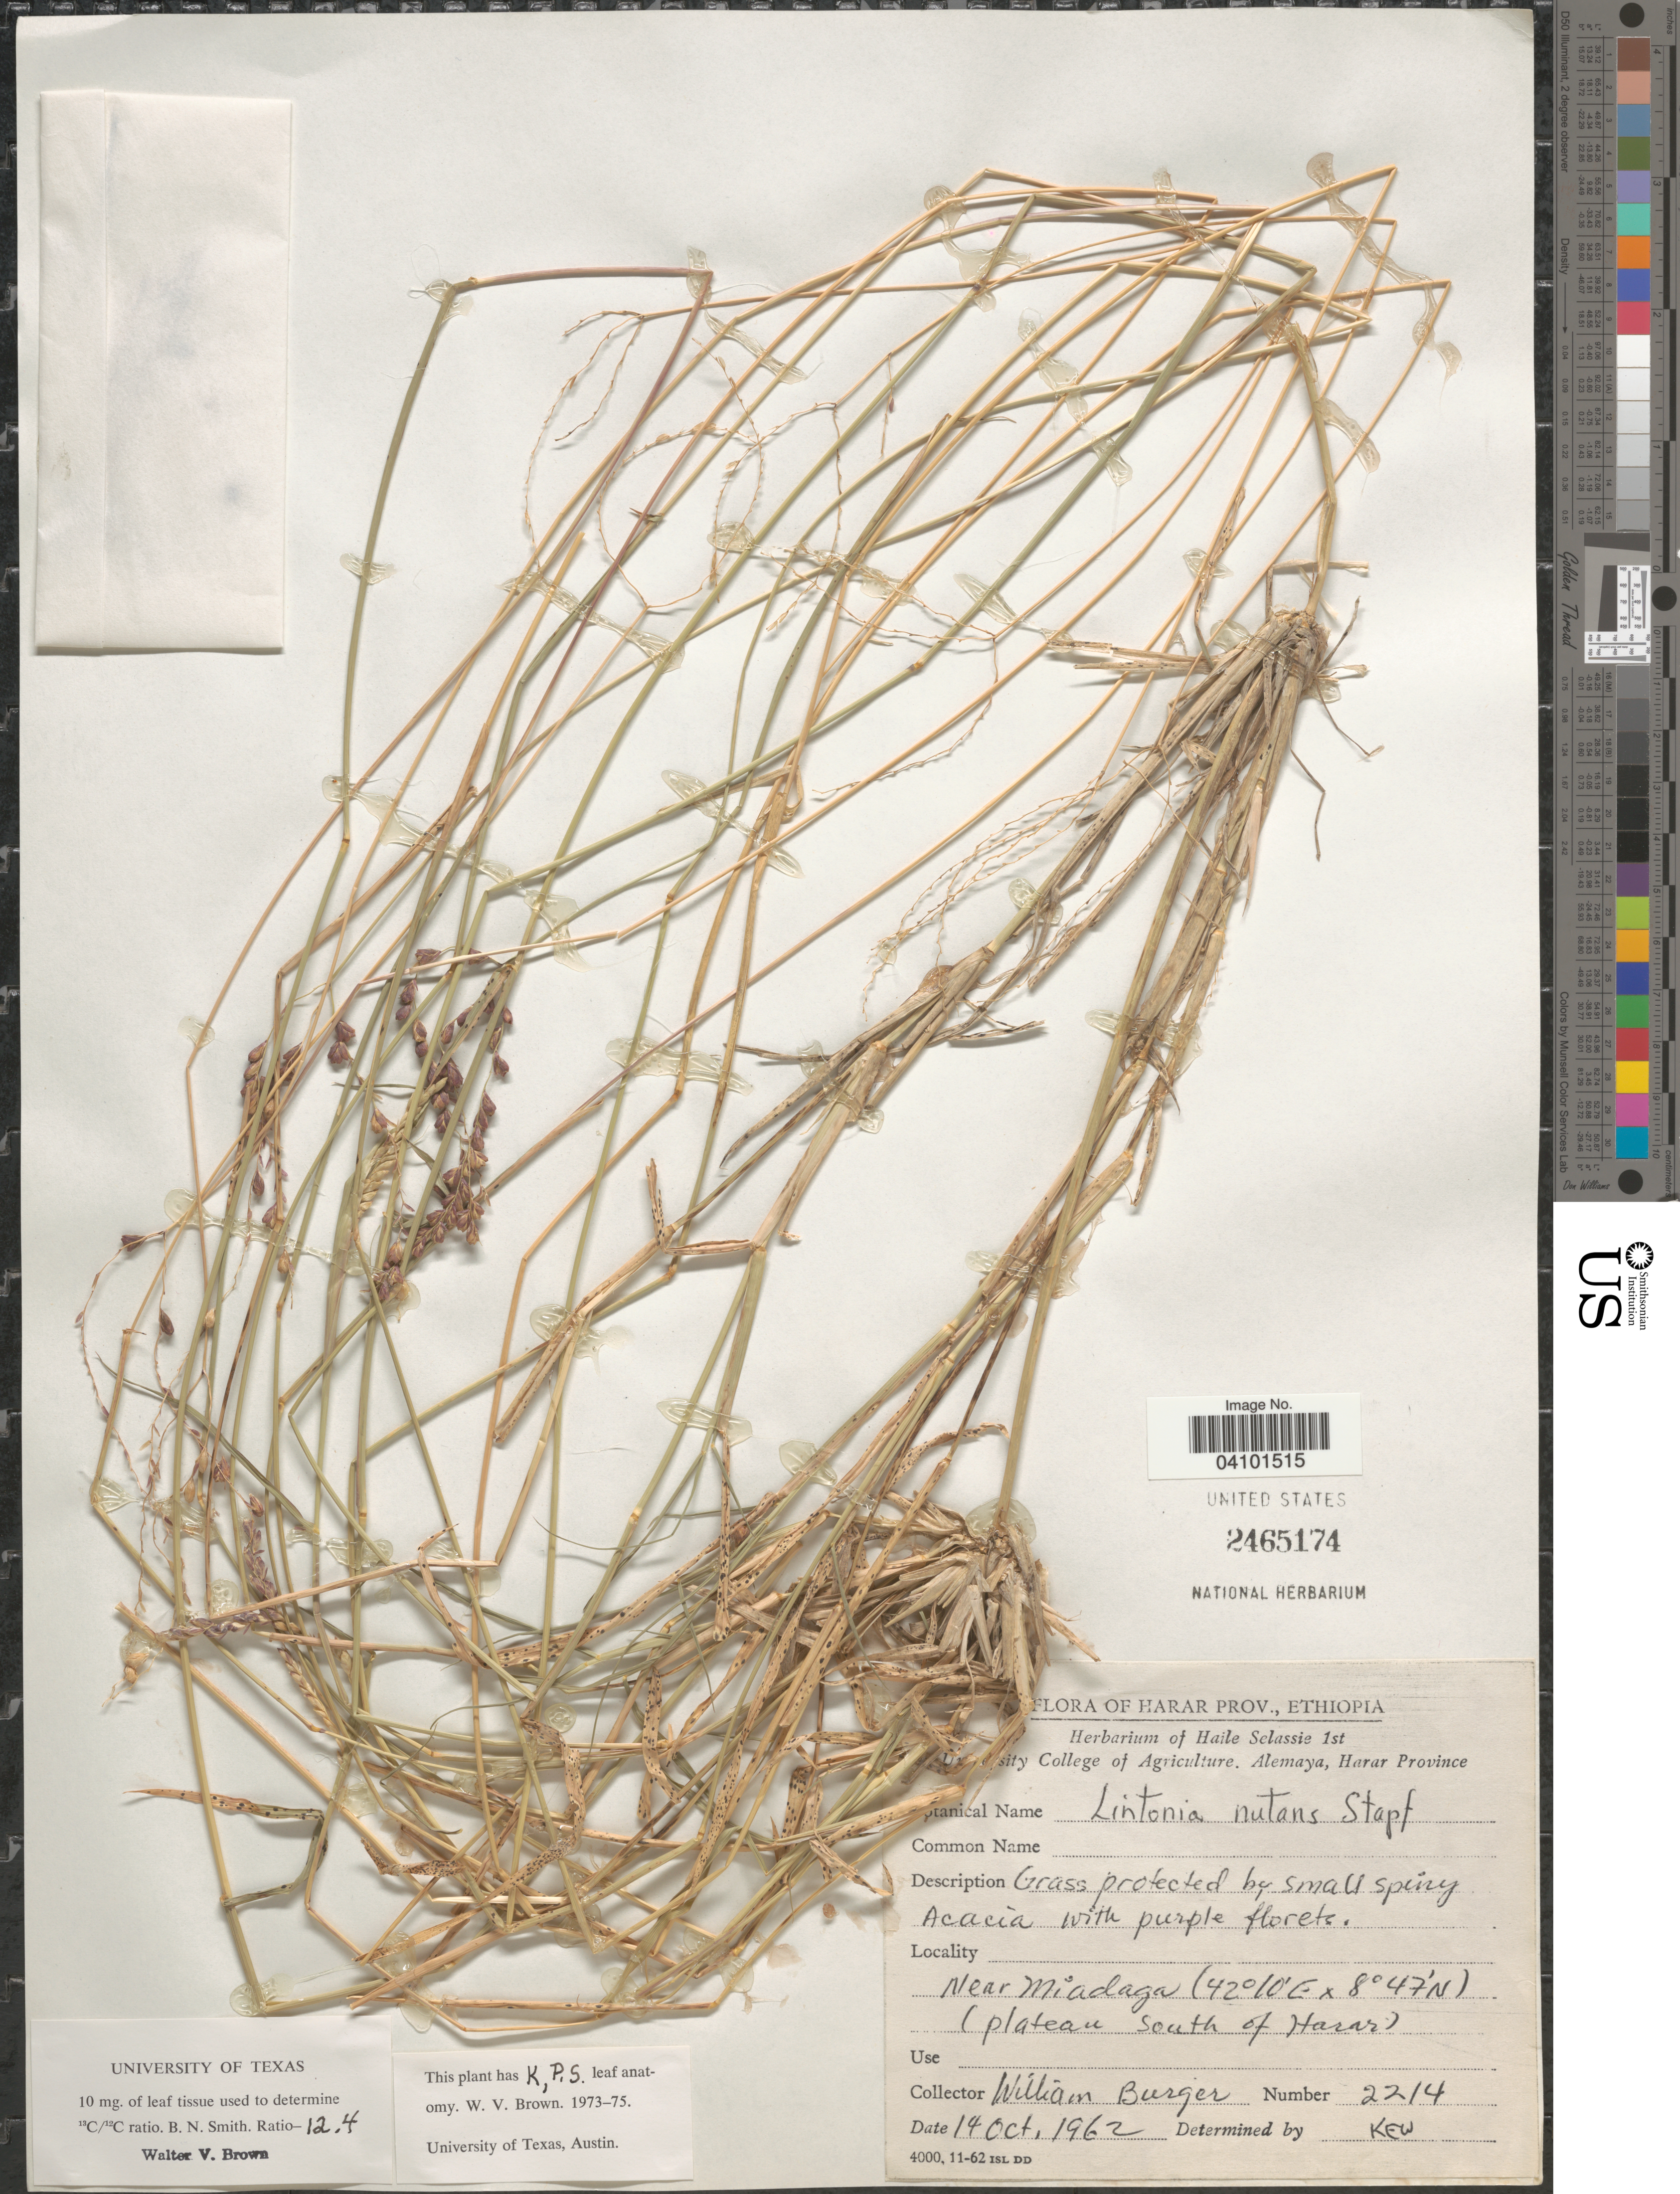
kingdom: Plantae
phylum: Tracheophyta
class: Liliopsida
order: Poales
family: Poaceae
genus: Chloris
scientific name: Chloris nutans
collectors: W. Burger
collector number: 2214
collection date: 1962-10-14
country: Ethiopia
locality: Harar Prov. Near Miadaga (plateau south of Harar).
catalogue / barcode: US 2465174